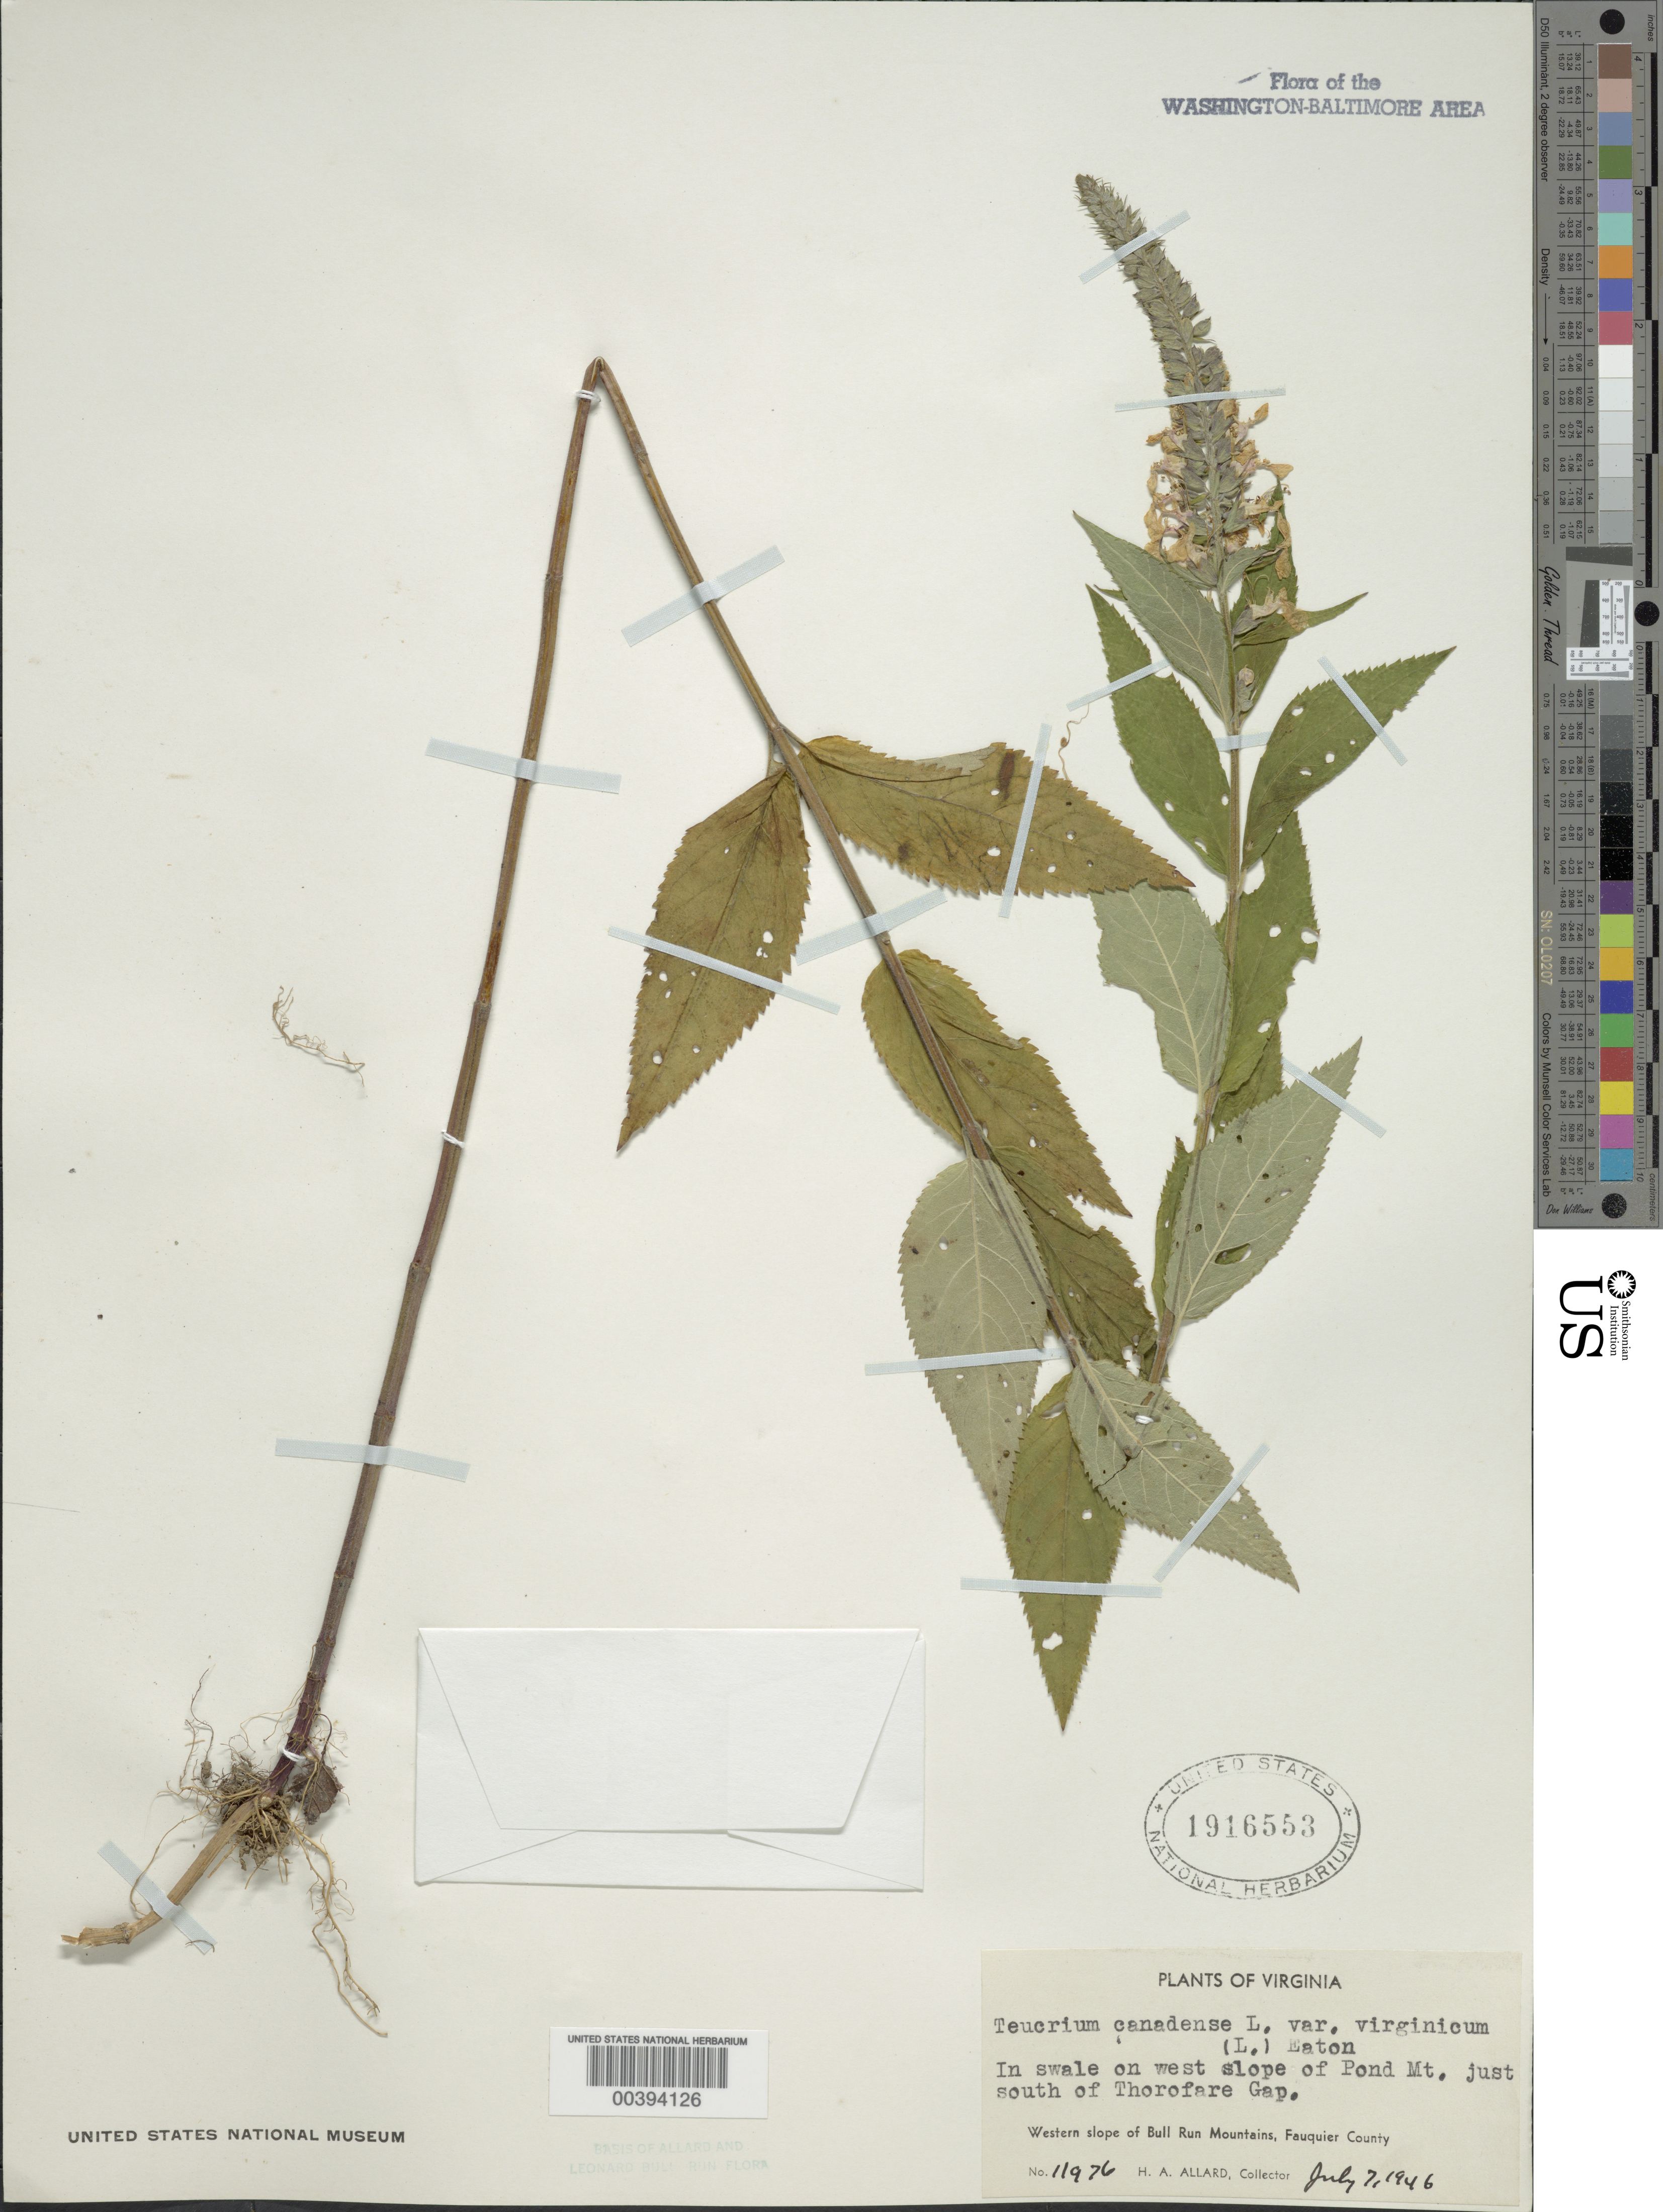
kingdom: Plantae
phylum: Tracheophyta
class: Magnoliopsida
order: Lamiales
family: Lamiaceae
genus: Teucrium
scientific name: Teucrium canadense var. virginicum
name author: L.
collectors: H. A. Allard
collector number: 11976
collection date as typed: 07 Jul 1946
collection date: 1946-07-07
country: United States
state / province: Virginia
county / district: Fauquier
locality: South of Thorofare Gap on west slope of Pond Mountain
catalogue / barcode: US 1916553